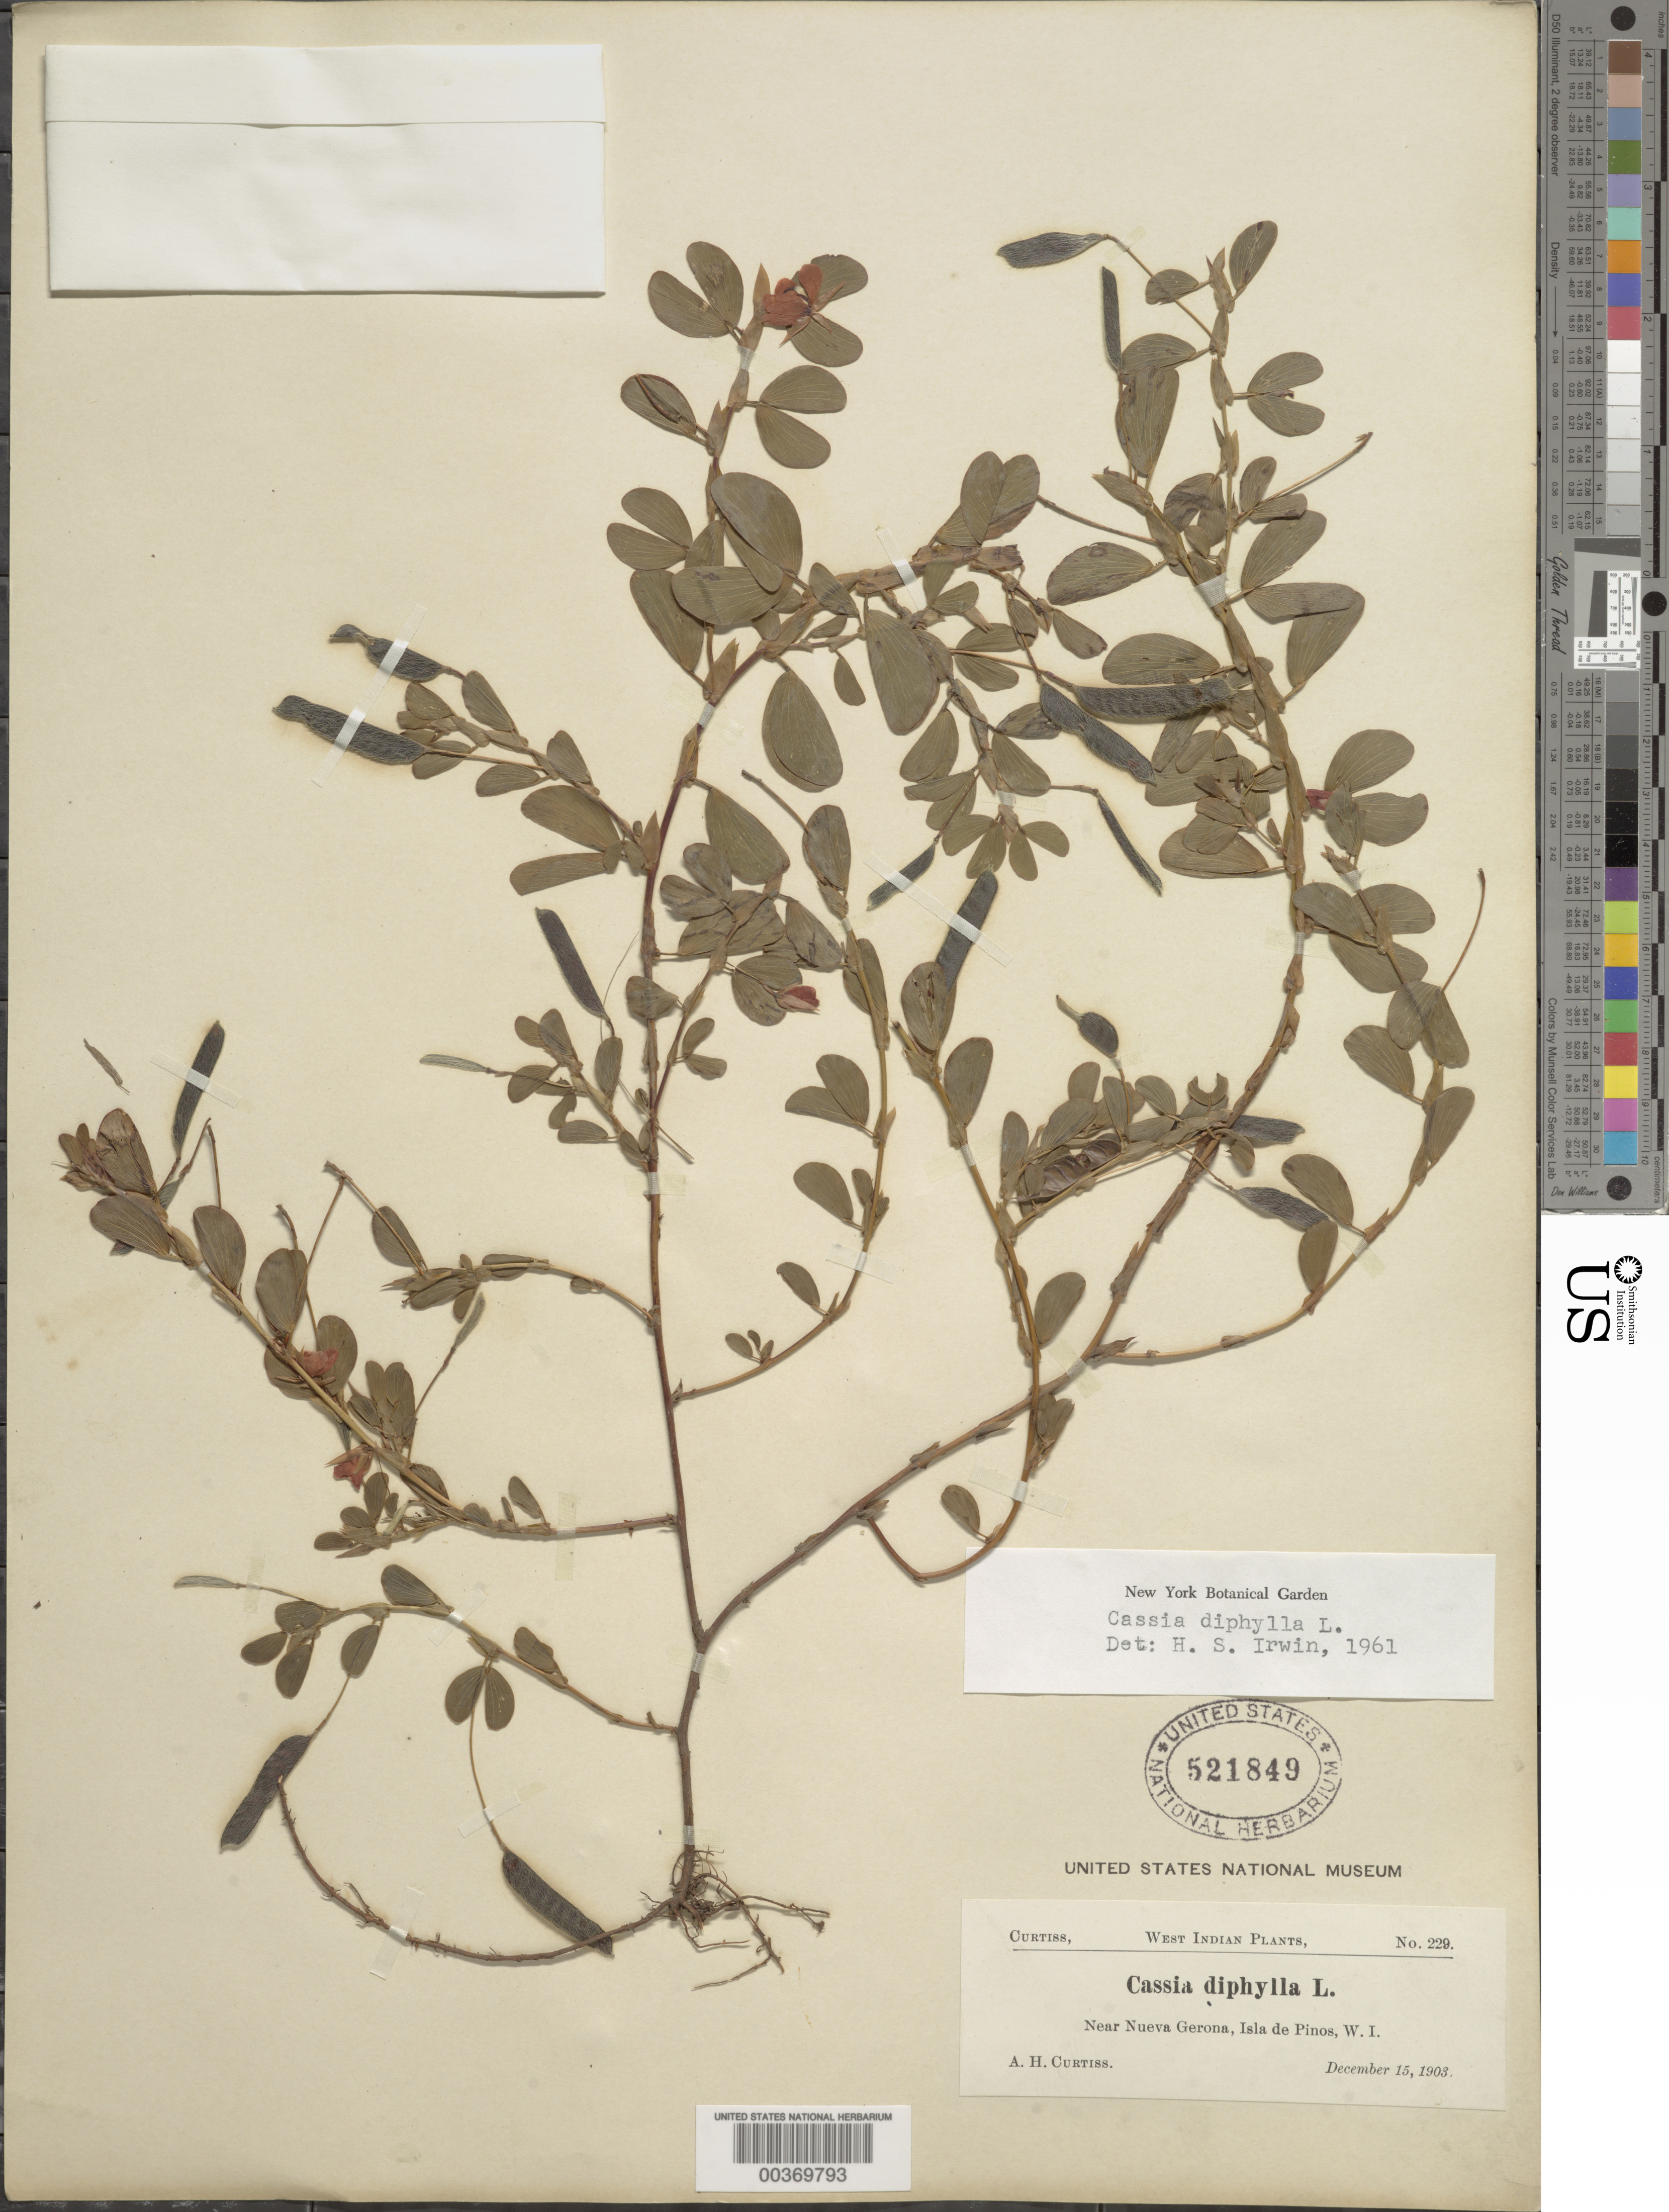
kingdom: Plantae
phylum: Tracheophyta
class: Magnoliopsida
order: Fabales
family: Fabaceae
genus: Chamaecrista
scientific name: Chamaecrista diphylla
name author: (L.) Greene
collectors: A. H. Curtiss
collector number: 229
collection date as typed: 15 Dec 1903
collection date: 1903-12-15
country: Cuba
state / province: Isla de La Juventud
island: Isla de La Juventud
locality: Near nueva gerona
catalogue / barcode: US 521849